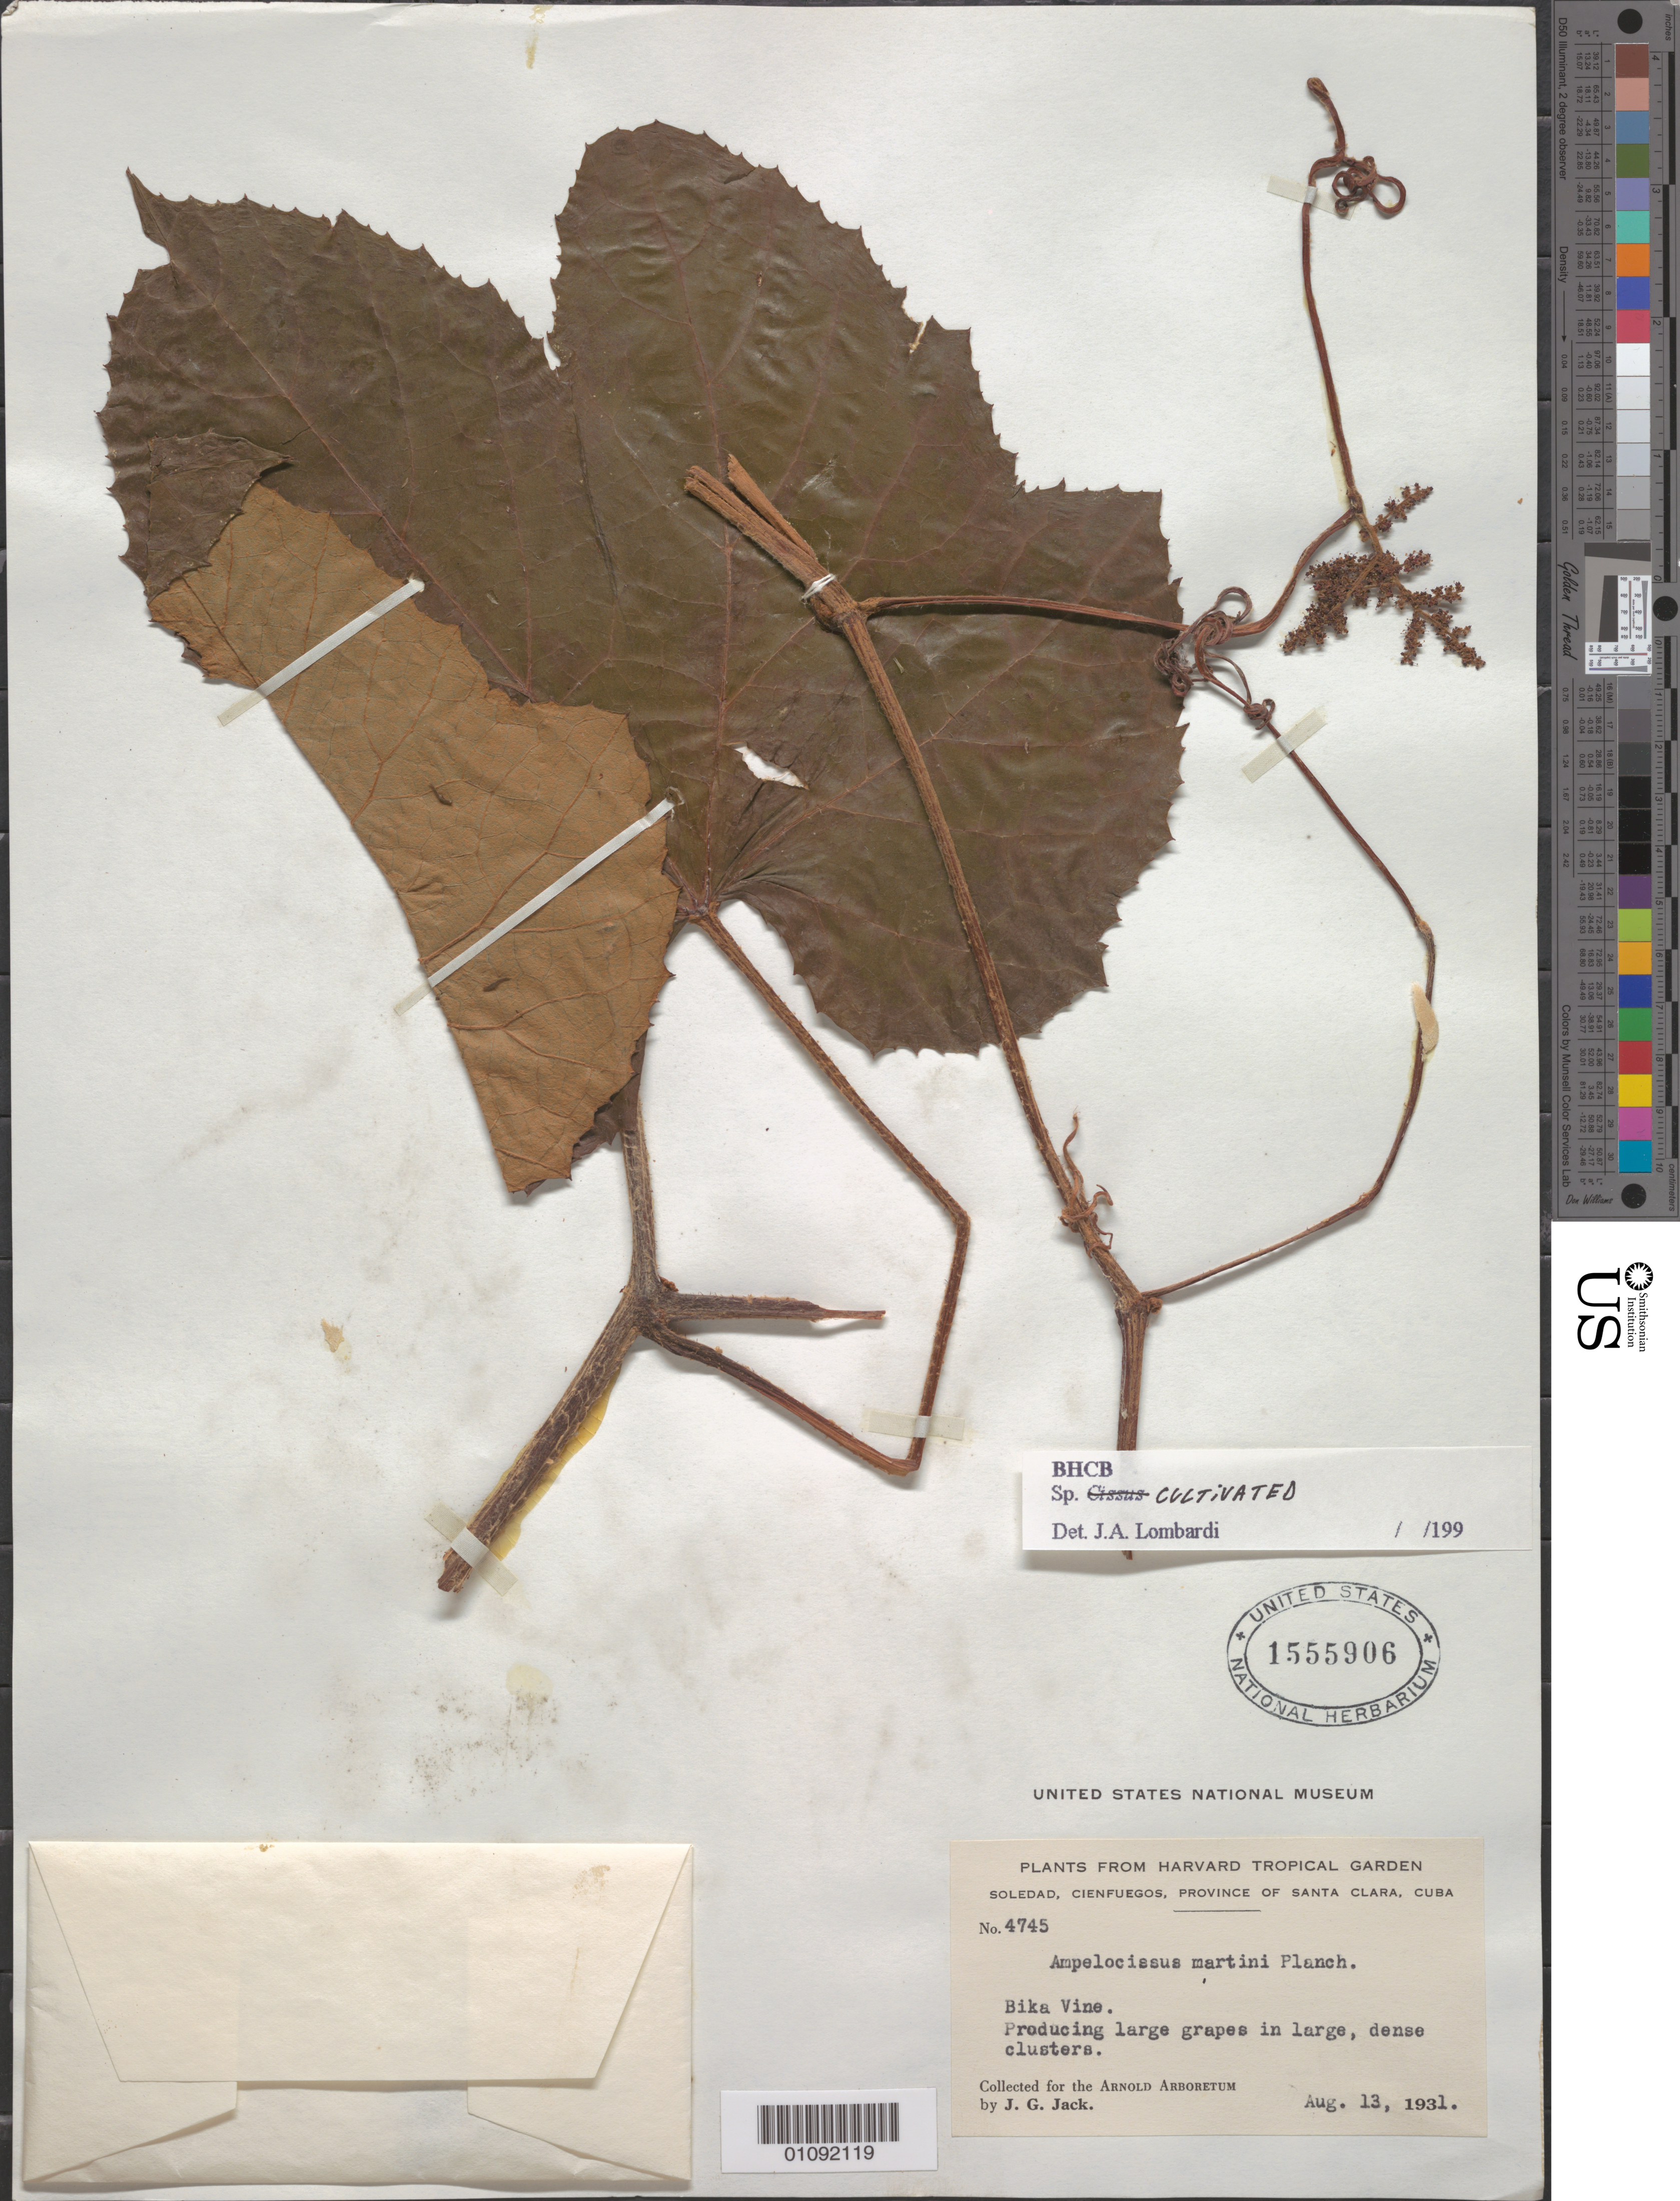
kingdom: Plantae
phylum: Tracheophyta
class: Magnoliopsida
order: Vitales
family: Vitaceae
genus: Cissus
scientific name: Cissus sp.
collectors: J. G. Jack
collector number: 4745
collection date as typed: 13 Aug 1931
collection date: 1931-08-13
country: Cuba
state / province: Cienfuegos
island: Cuba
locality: Plants from Harvard Tropical Garden, Soledad, Cienfuegos, Province of Santa Clara, Cuba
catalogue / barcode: US 1555906